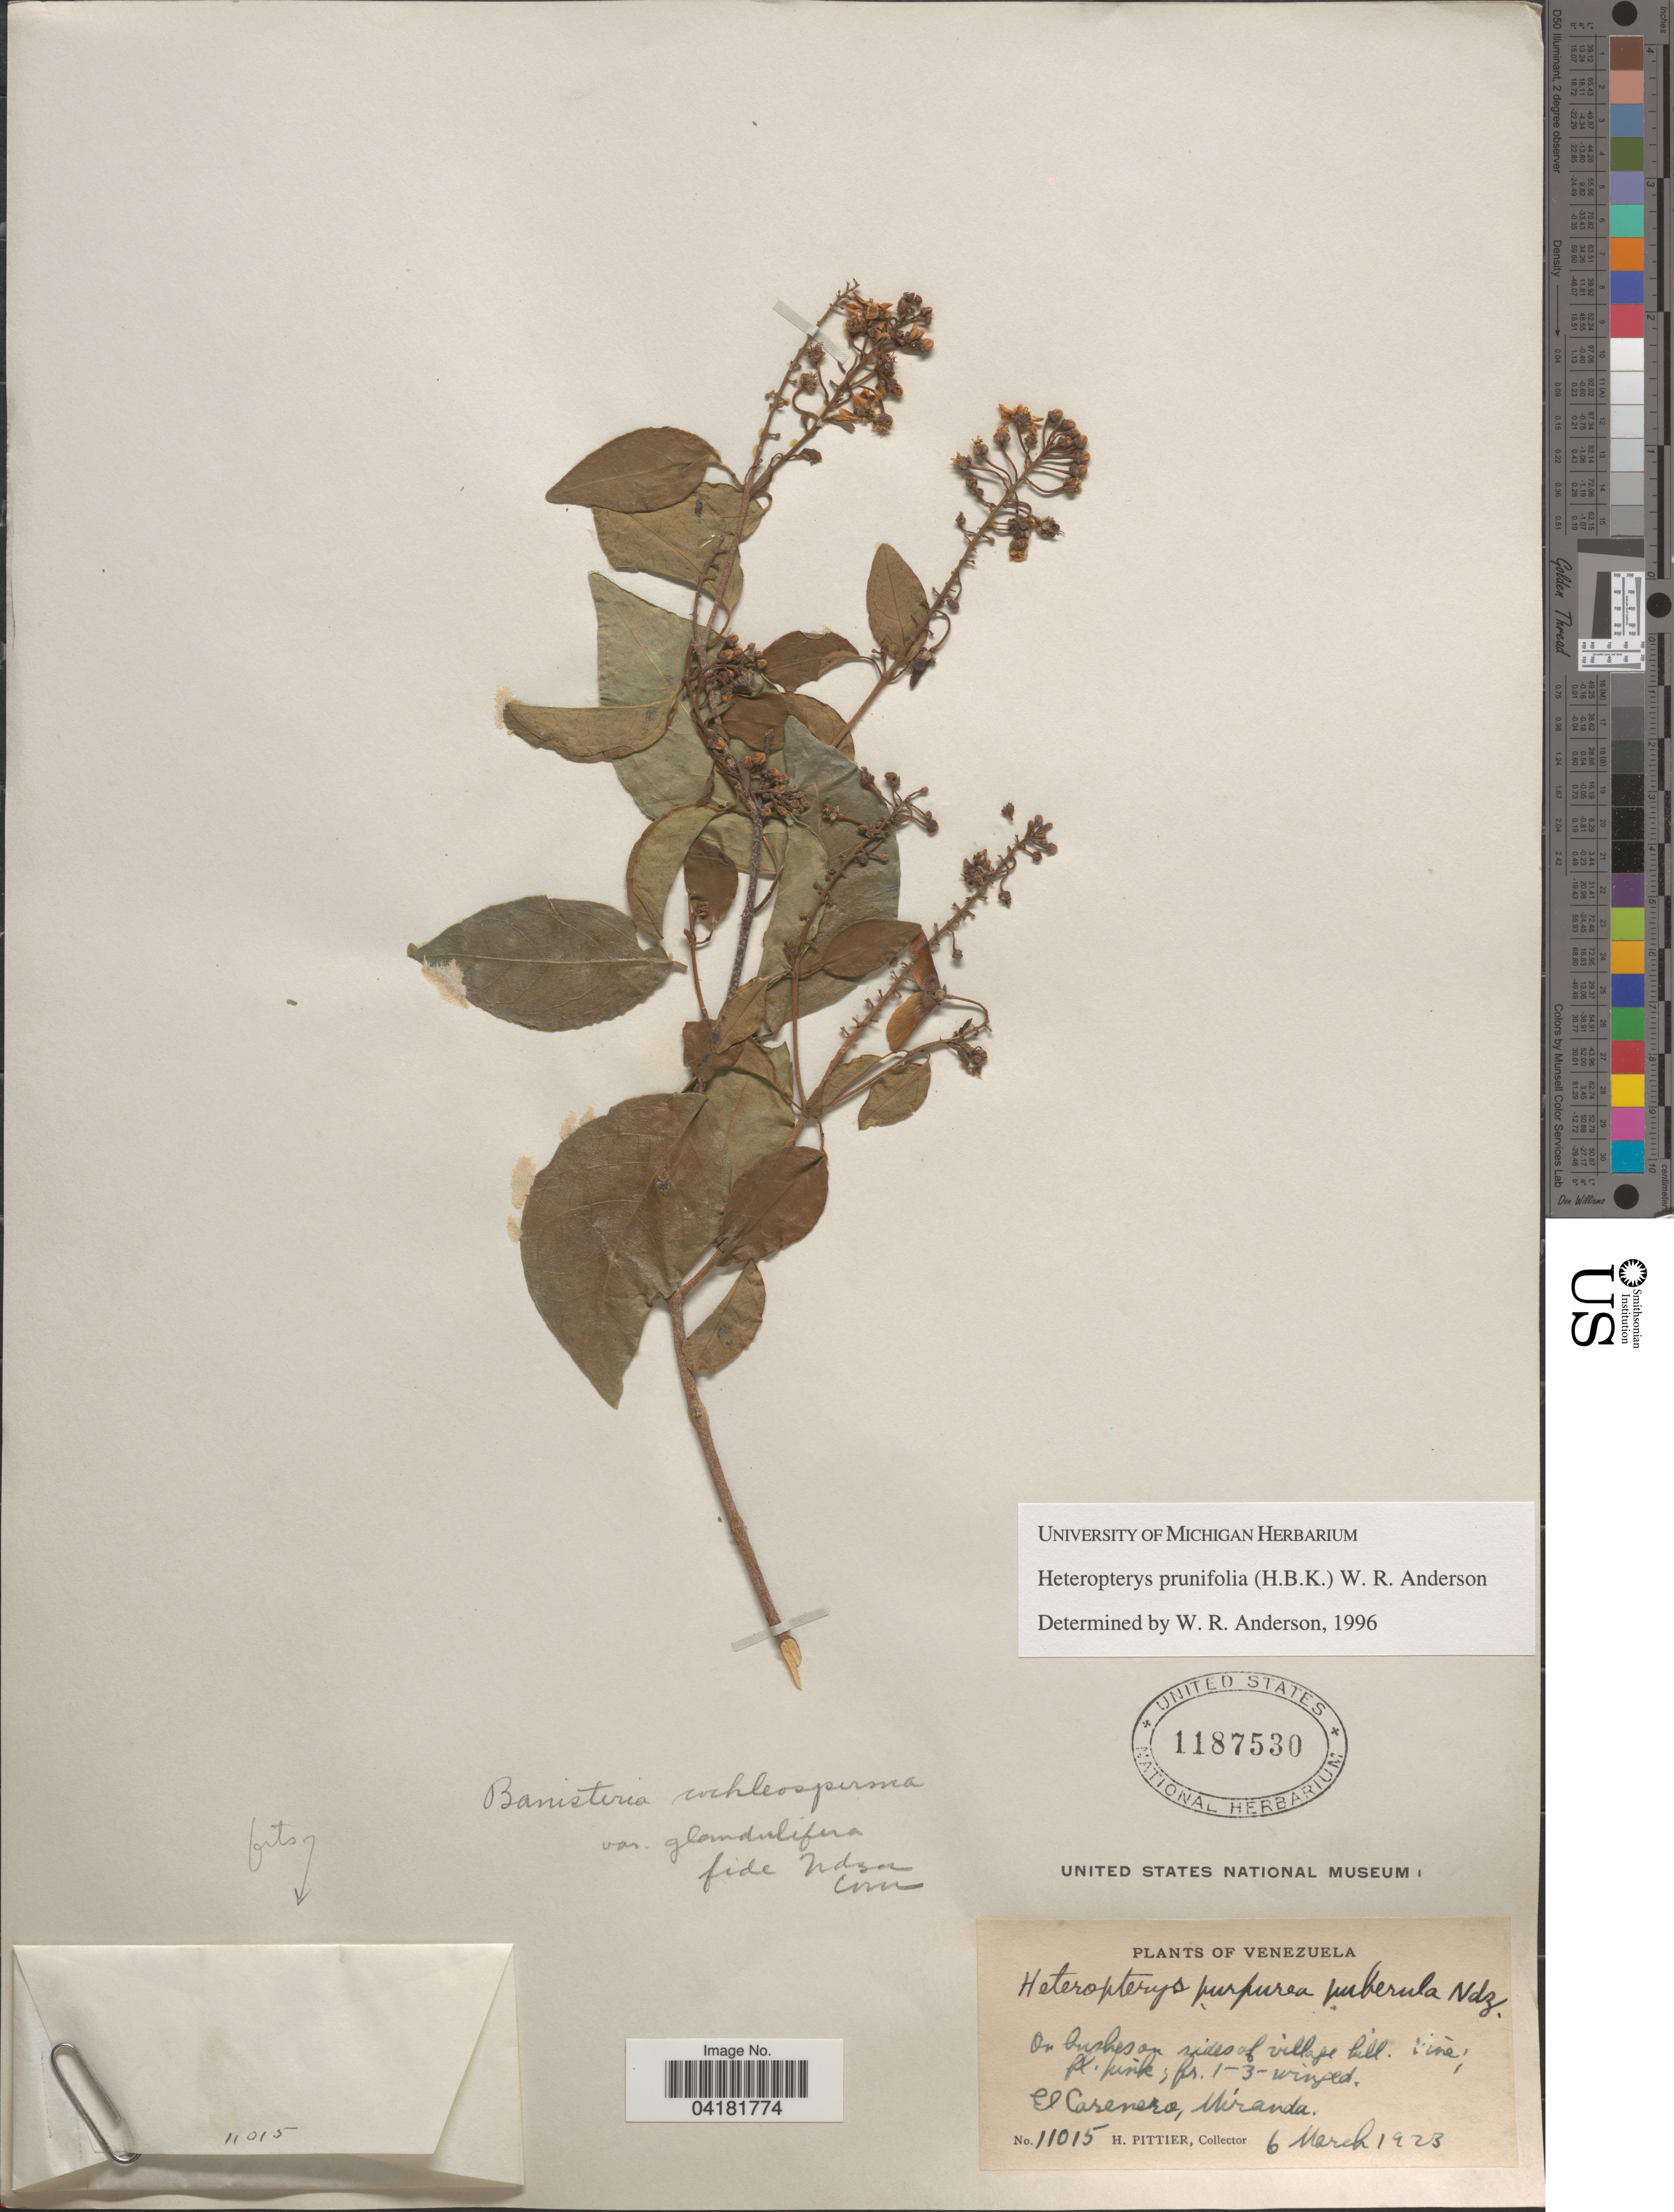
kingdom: Plantae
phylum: Tracheophyta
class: Magnoliopsida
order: Malpighiales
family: Malpighiaceae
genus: Heteropterys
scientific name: Heteropterys prunifolia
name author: (Kunth) W.R. Anderson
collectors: H. F. Pittier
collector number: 11015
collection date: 1923-03-06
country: Venezuela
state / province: Miranda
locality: El Carenero.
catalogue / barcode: US 1187530